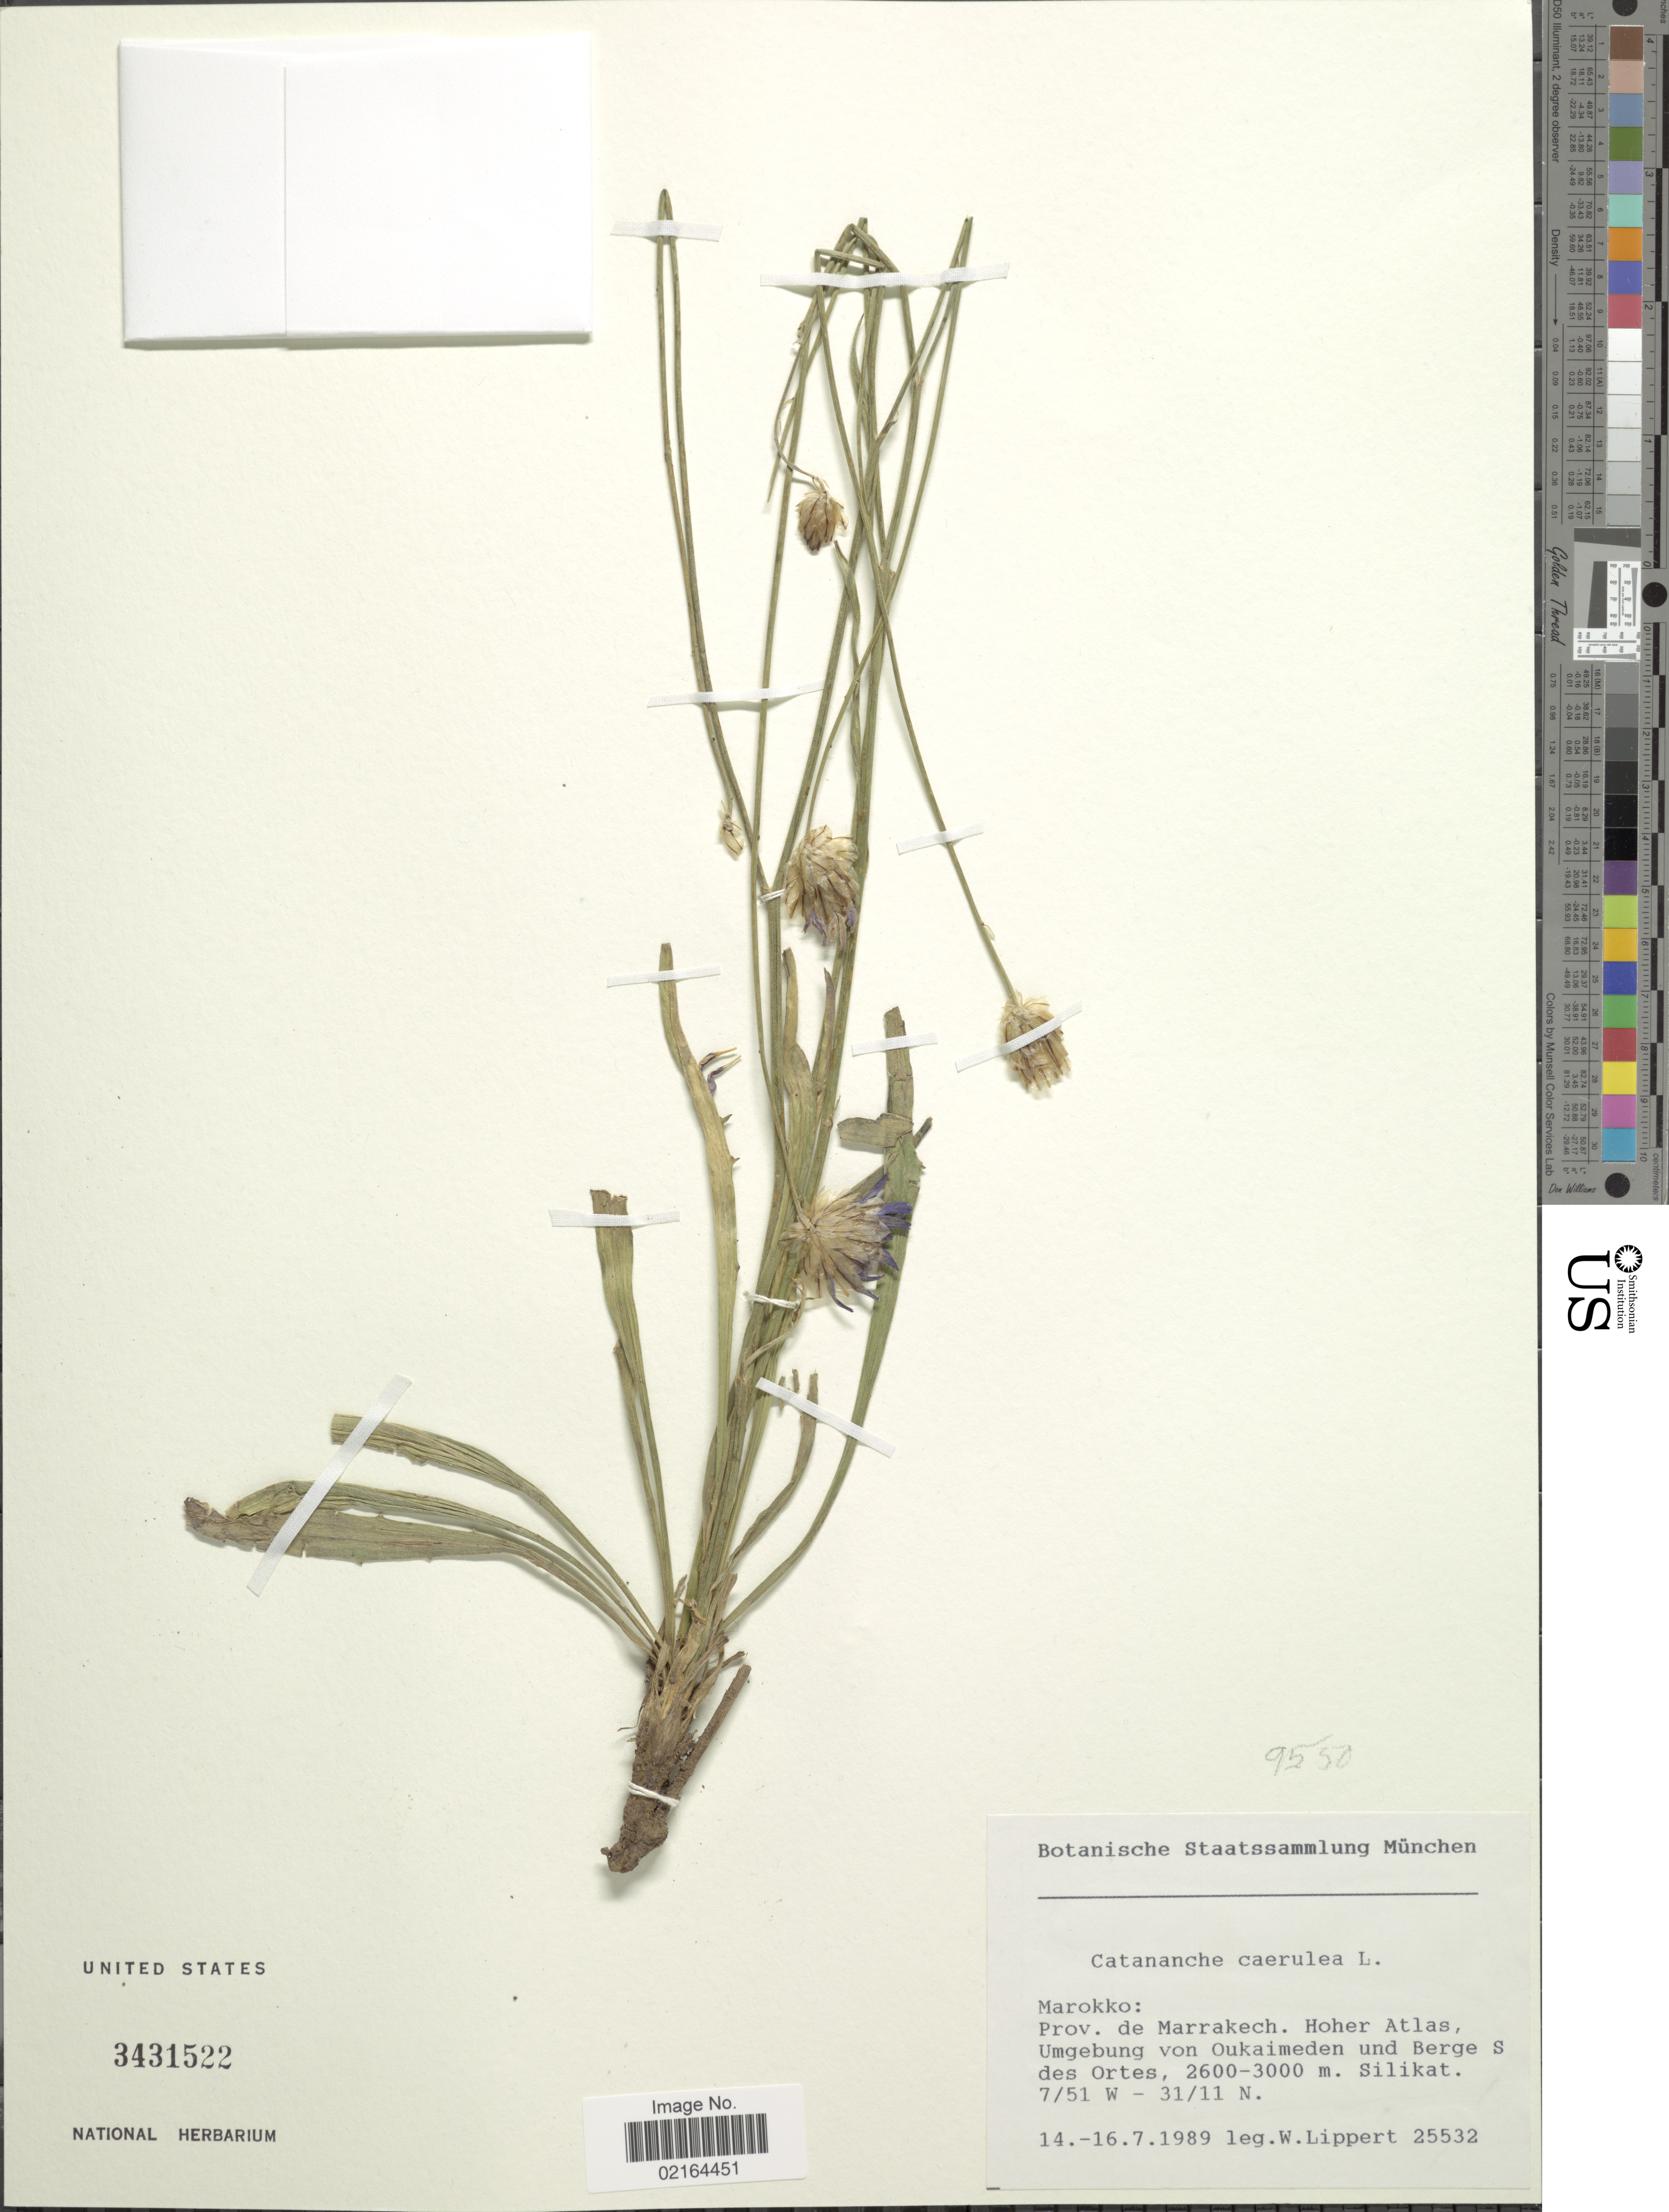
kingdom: Plantae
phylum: Tracheophyta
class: Magnoliopsida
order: Asterales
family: Asteraceae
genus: Catananche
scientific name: Catananche caerulea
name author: L.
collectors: W. Lippert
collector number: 25532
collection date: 1989-07-14/1989-07-16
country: Morocco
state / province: Marrakech-Tensift-Al Haouz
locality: Marokko: Prov. de Marrakech, Hoher Atlas, Umgebung von Oukaimeden und Berge s des Ortes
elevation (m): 2600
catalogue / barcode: US 3431522